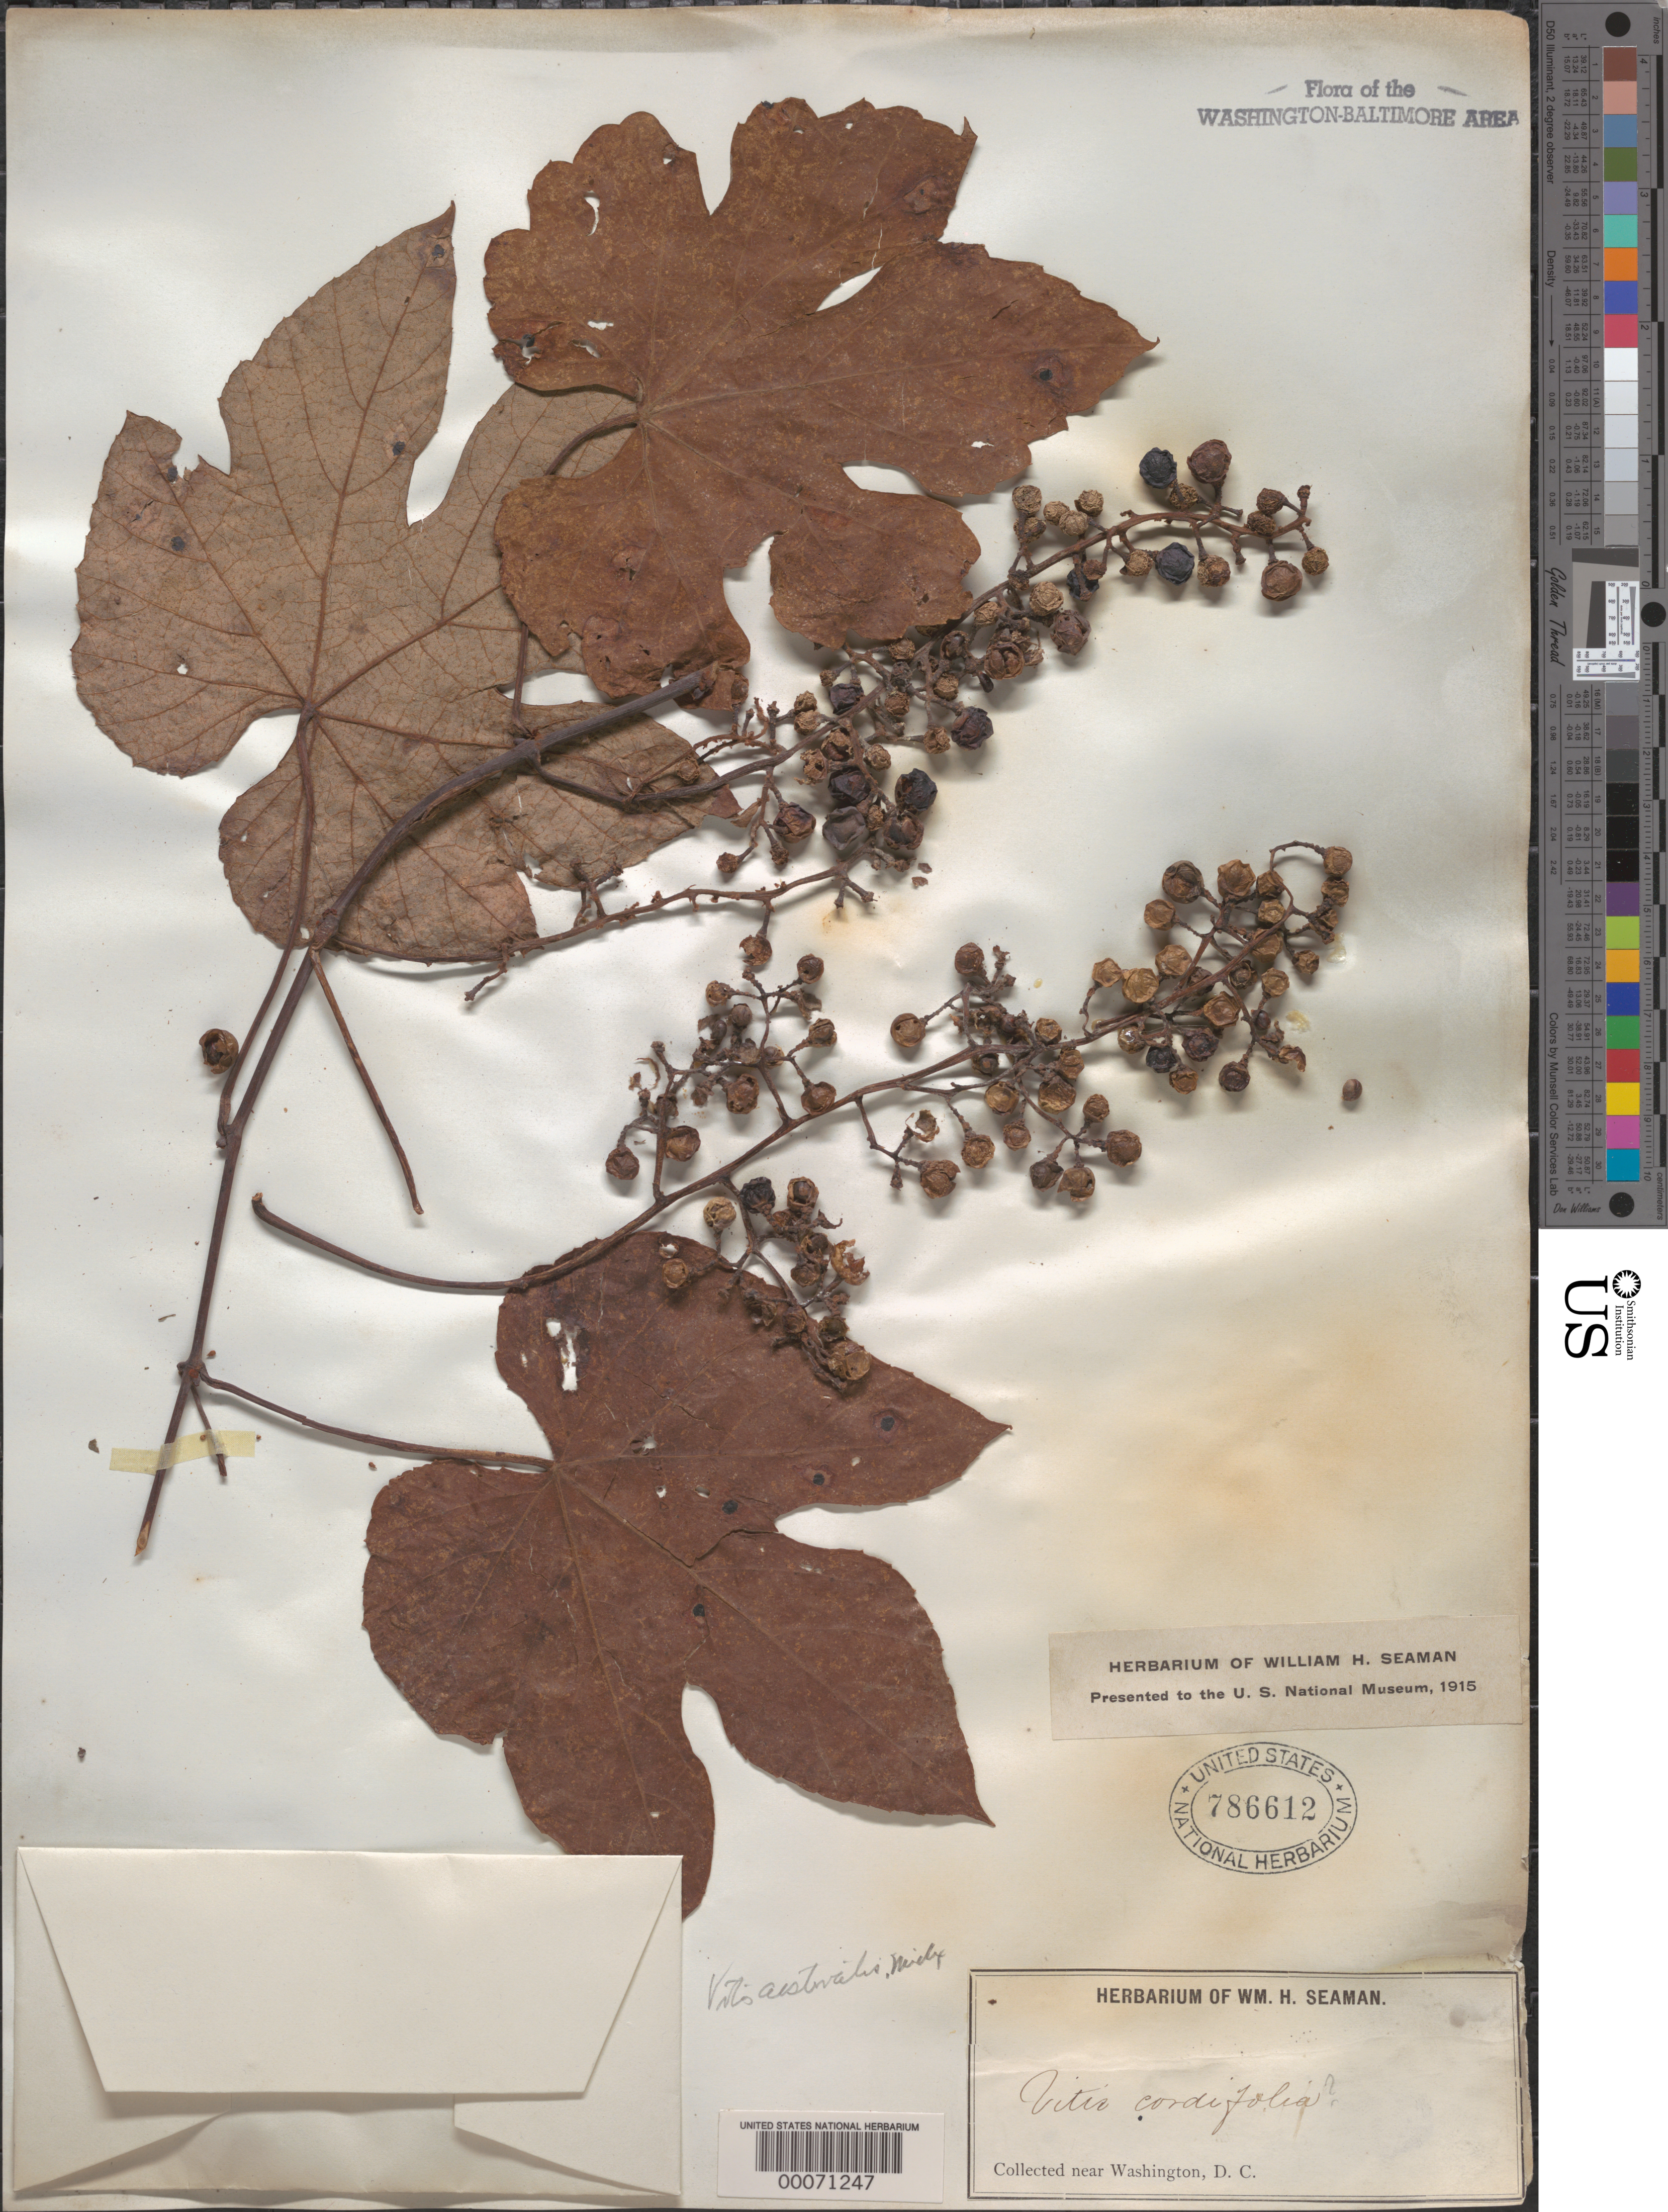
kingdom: Plantae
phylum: Tracheophyta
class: Magnoliopsida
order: Vitales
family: Vitaceae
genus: Vitis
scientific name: Vitis aestivalis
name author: Michx.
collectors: W. Seaman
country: United States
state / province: District of Columbia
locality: Vicinity of Washington, DC.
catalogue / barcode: US 786612